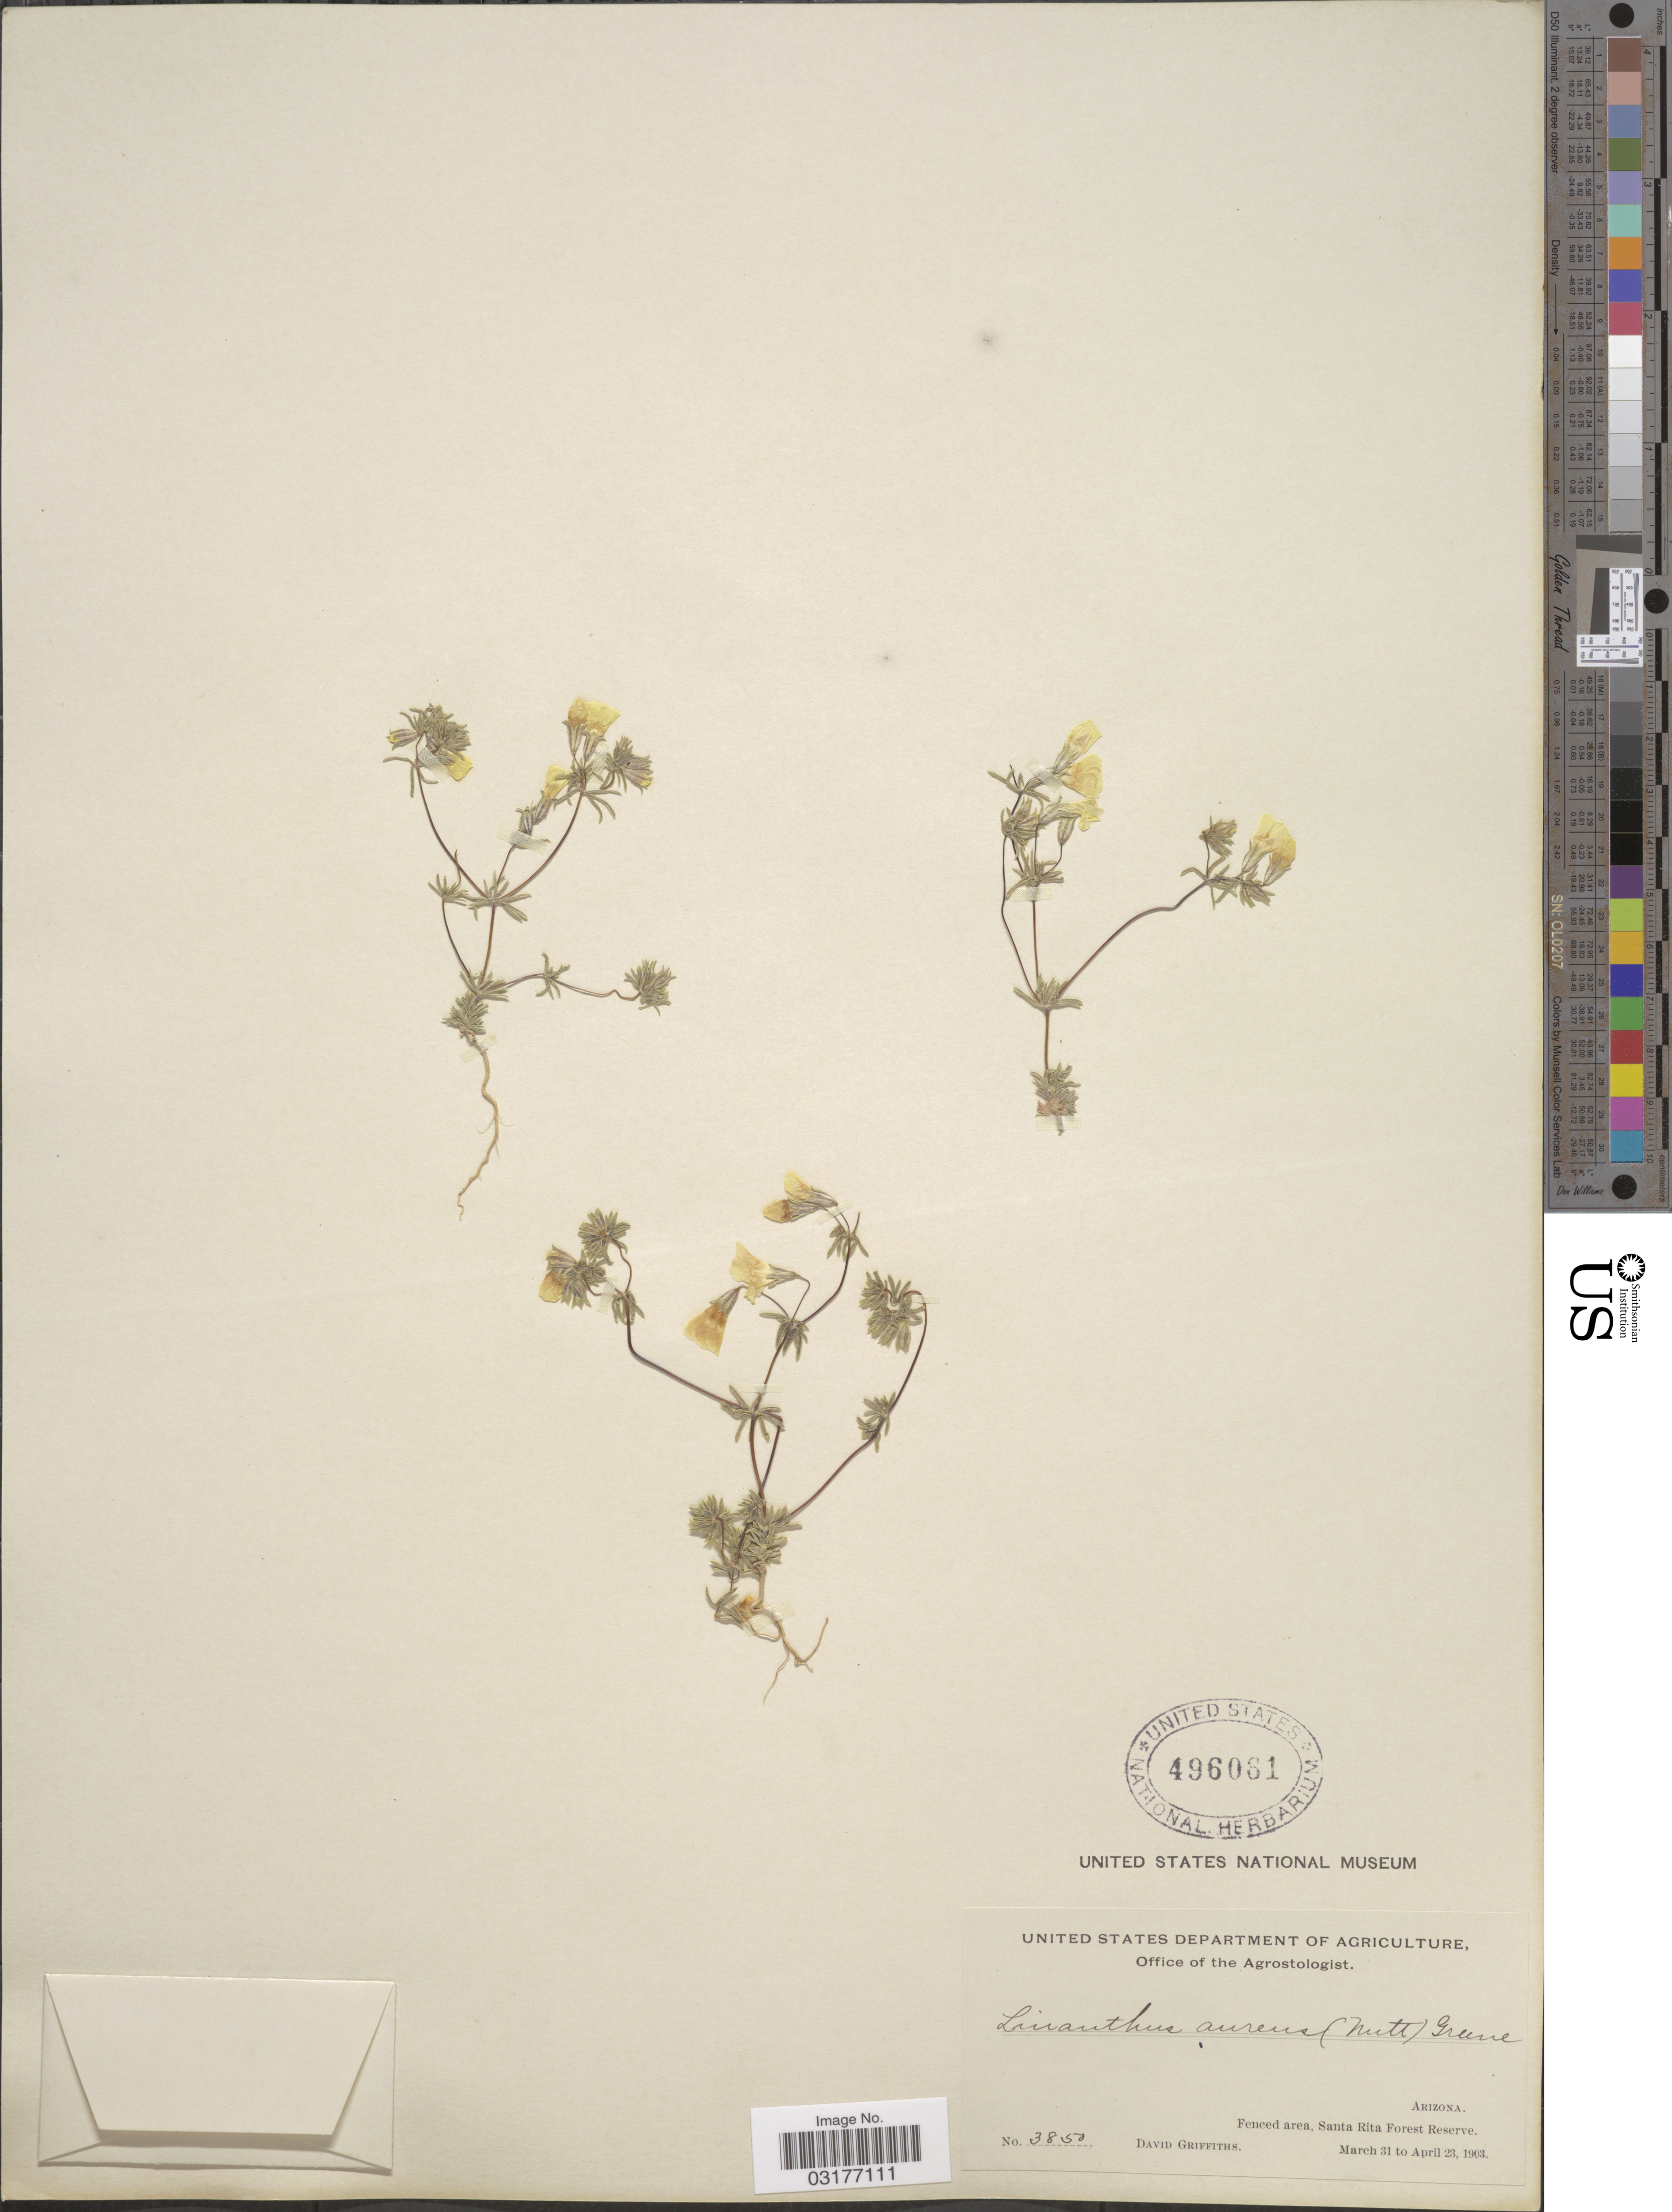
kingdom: Plantae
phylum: Tracheophyta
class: Magnoliopsida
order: Ericales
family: Polemoniaceae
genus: Leptosiphon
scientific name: Leptosiphon chrysanthus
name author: J.M. Porter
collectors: D. Griffiths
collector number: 3850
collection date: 1903-03-31/1903-04-23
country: United States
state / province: Arizona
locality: Fenced area, Santa Rita Forest Reserve.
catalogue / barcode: US 496061